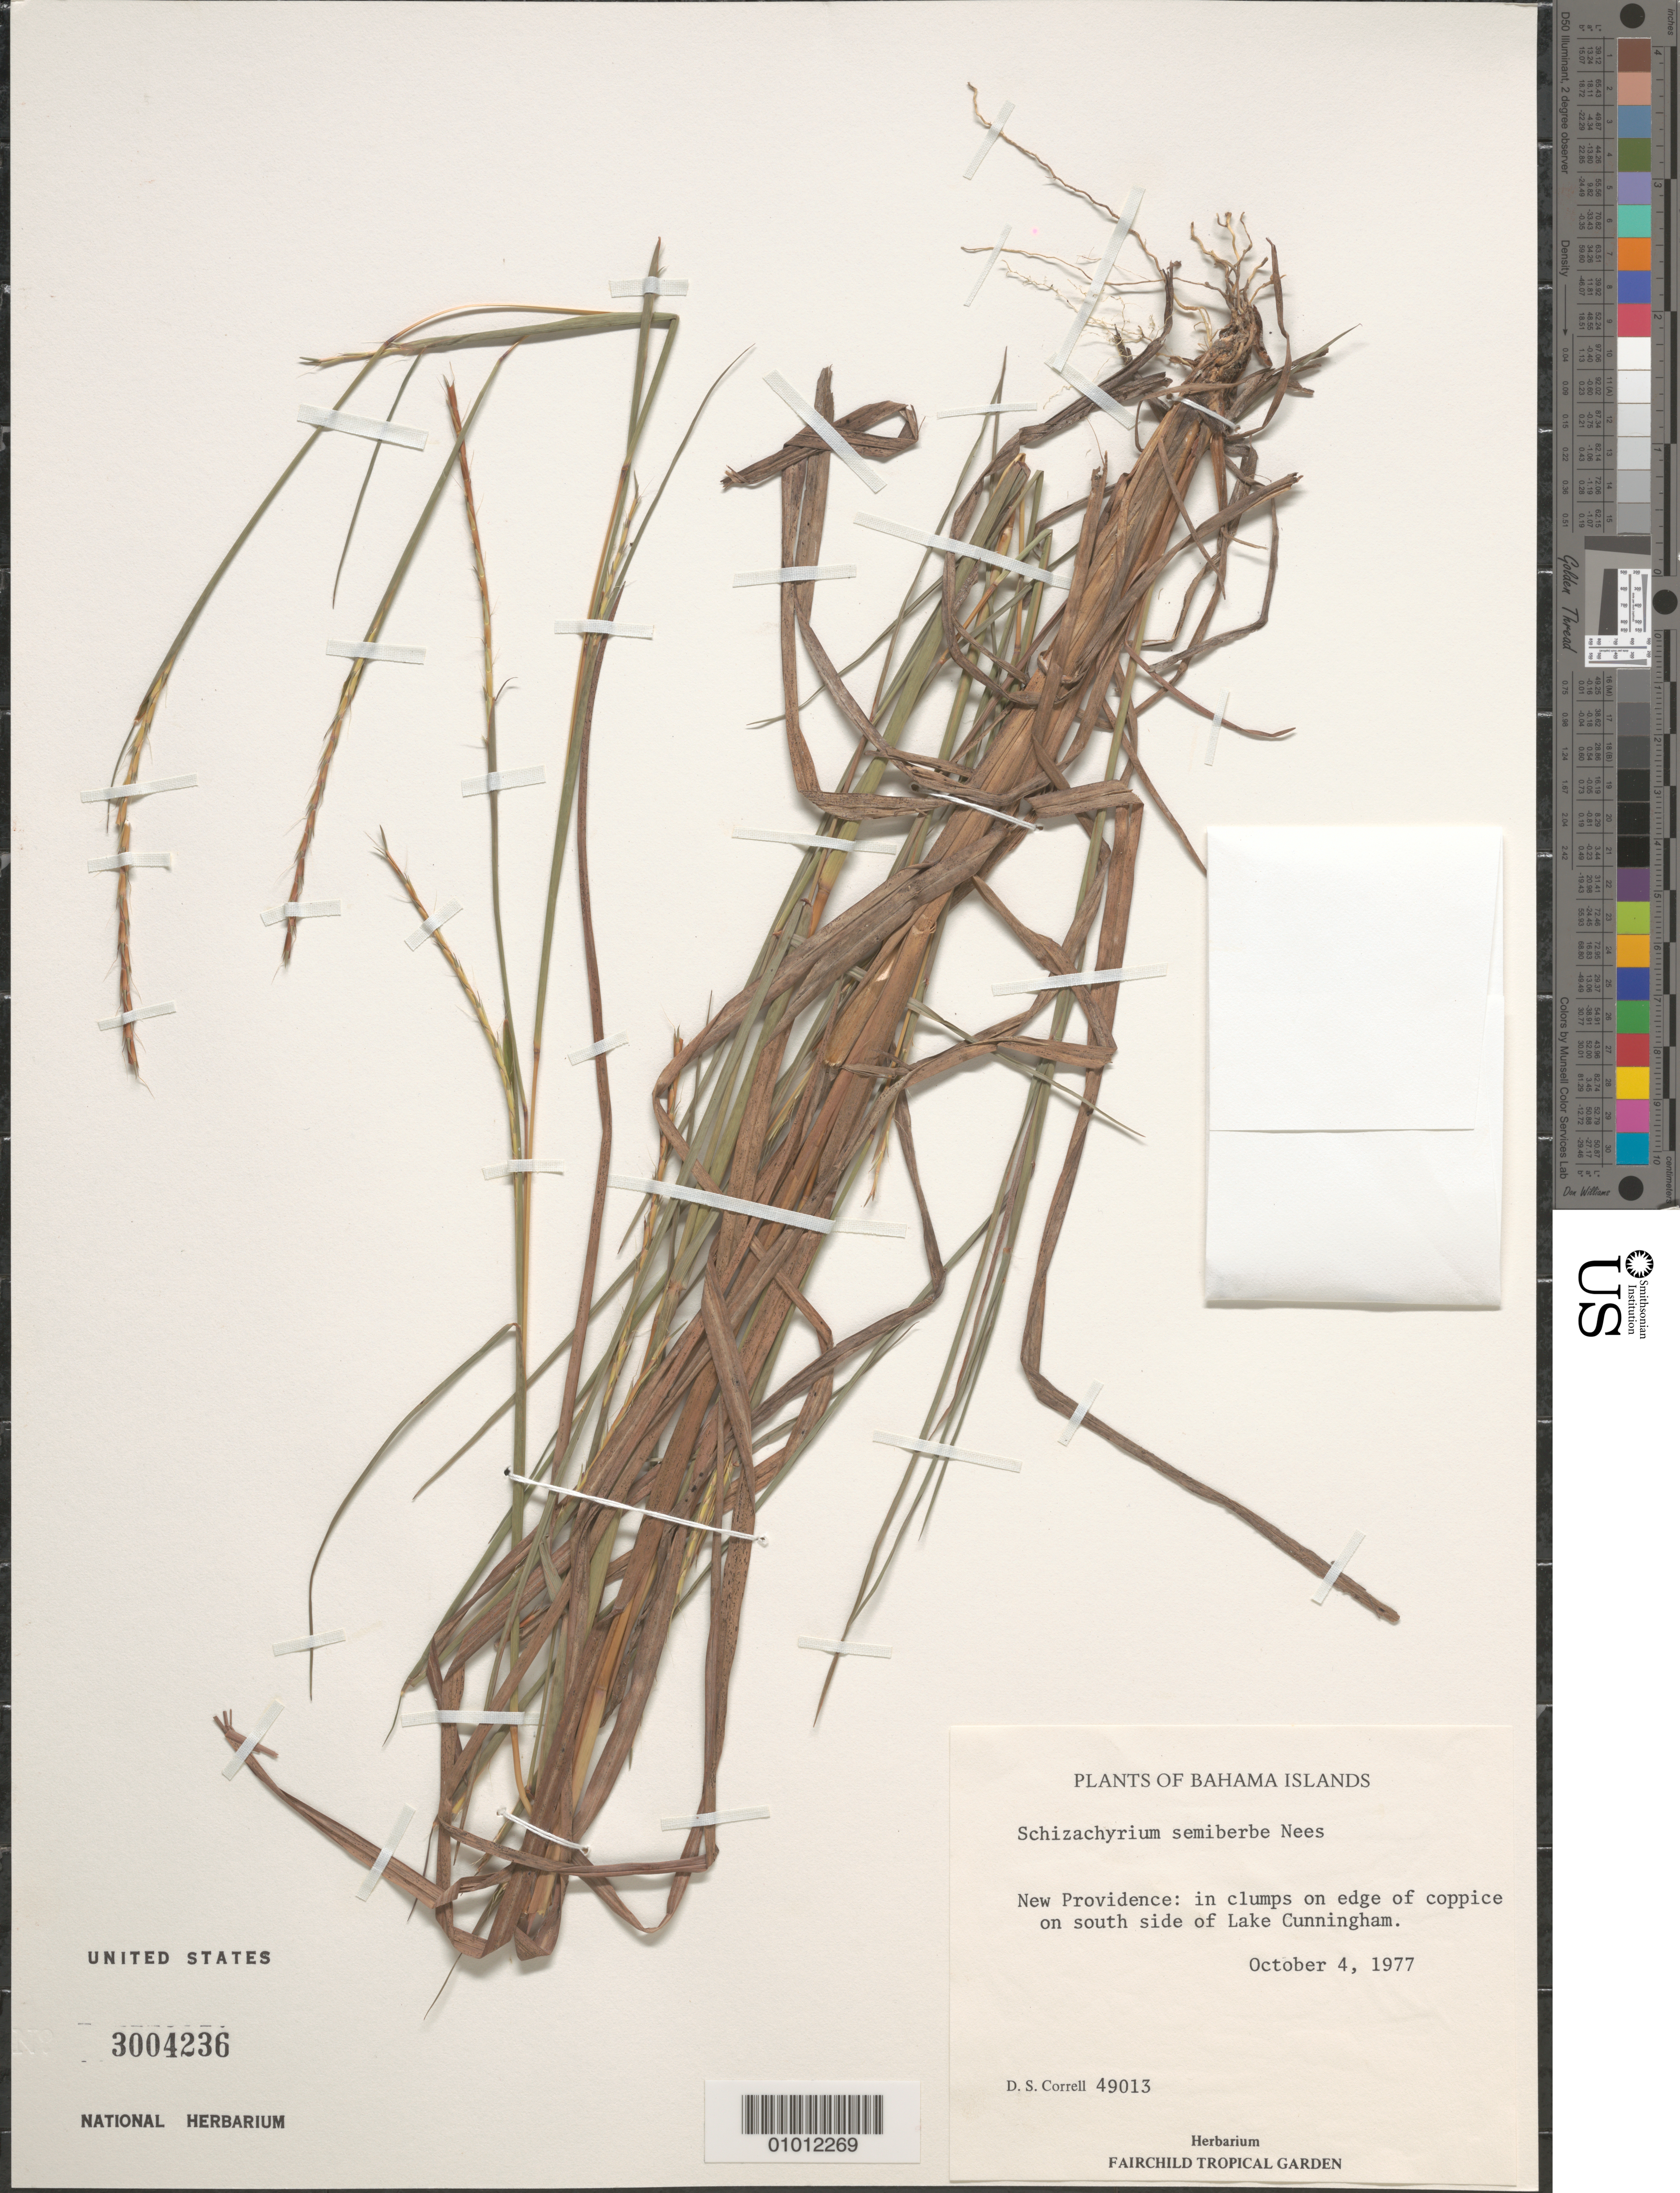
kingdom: Plantae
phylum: Tracheophyta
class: Liliopsida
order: Poales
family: Poaceae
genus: Schizachyrium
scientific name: Schizachyrium semiberbe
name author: Nees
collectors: D. S. Correll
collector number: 49013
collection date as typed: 04 Oct 1977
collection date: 1977-10-04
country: Bahamas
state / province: New Providence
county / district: Nassau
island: New Providence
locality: New Providence: in clumps on edge of coppice on S side of Lake Cunningham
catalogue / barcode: US 300426